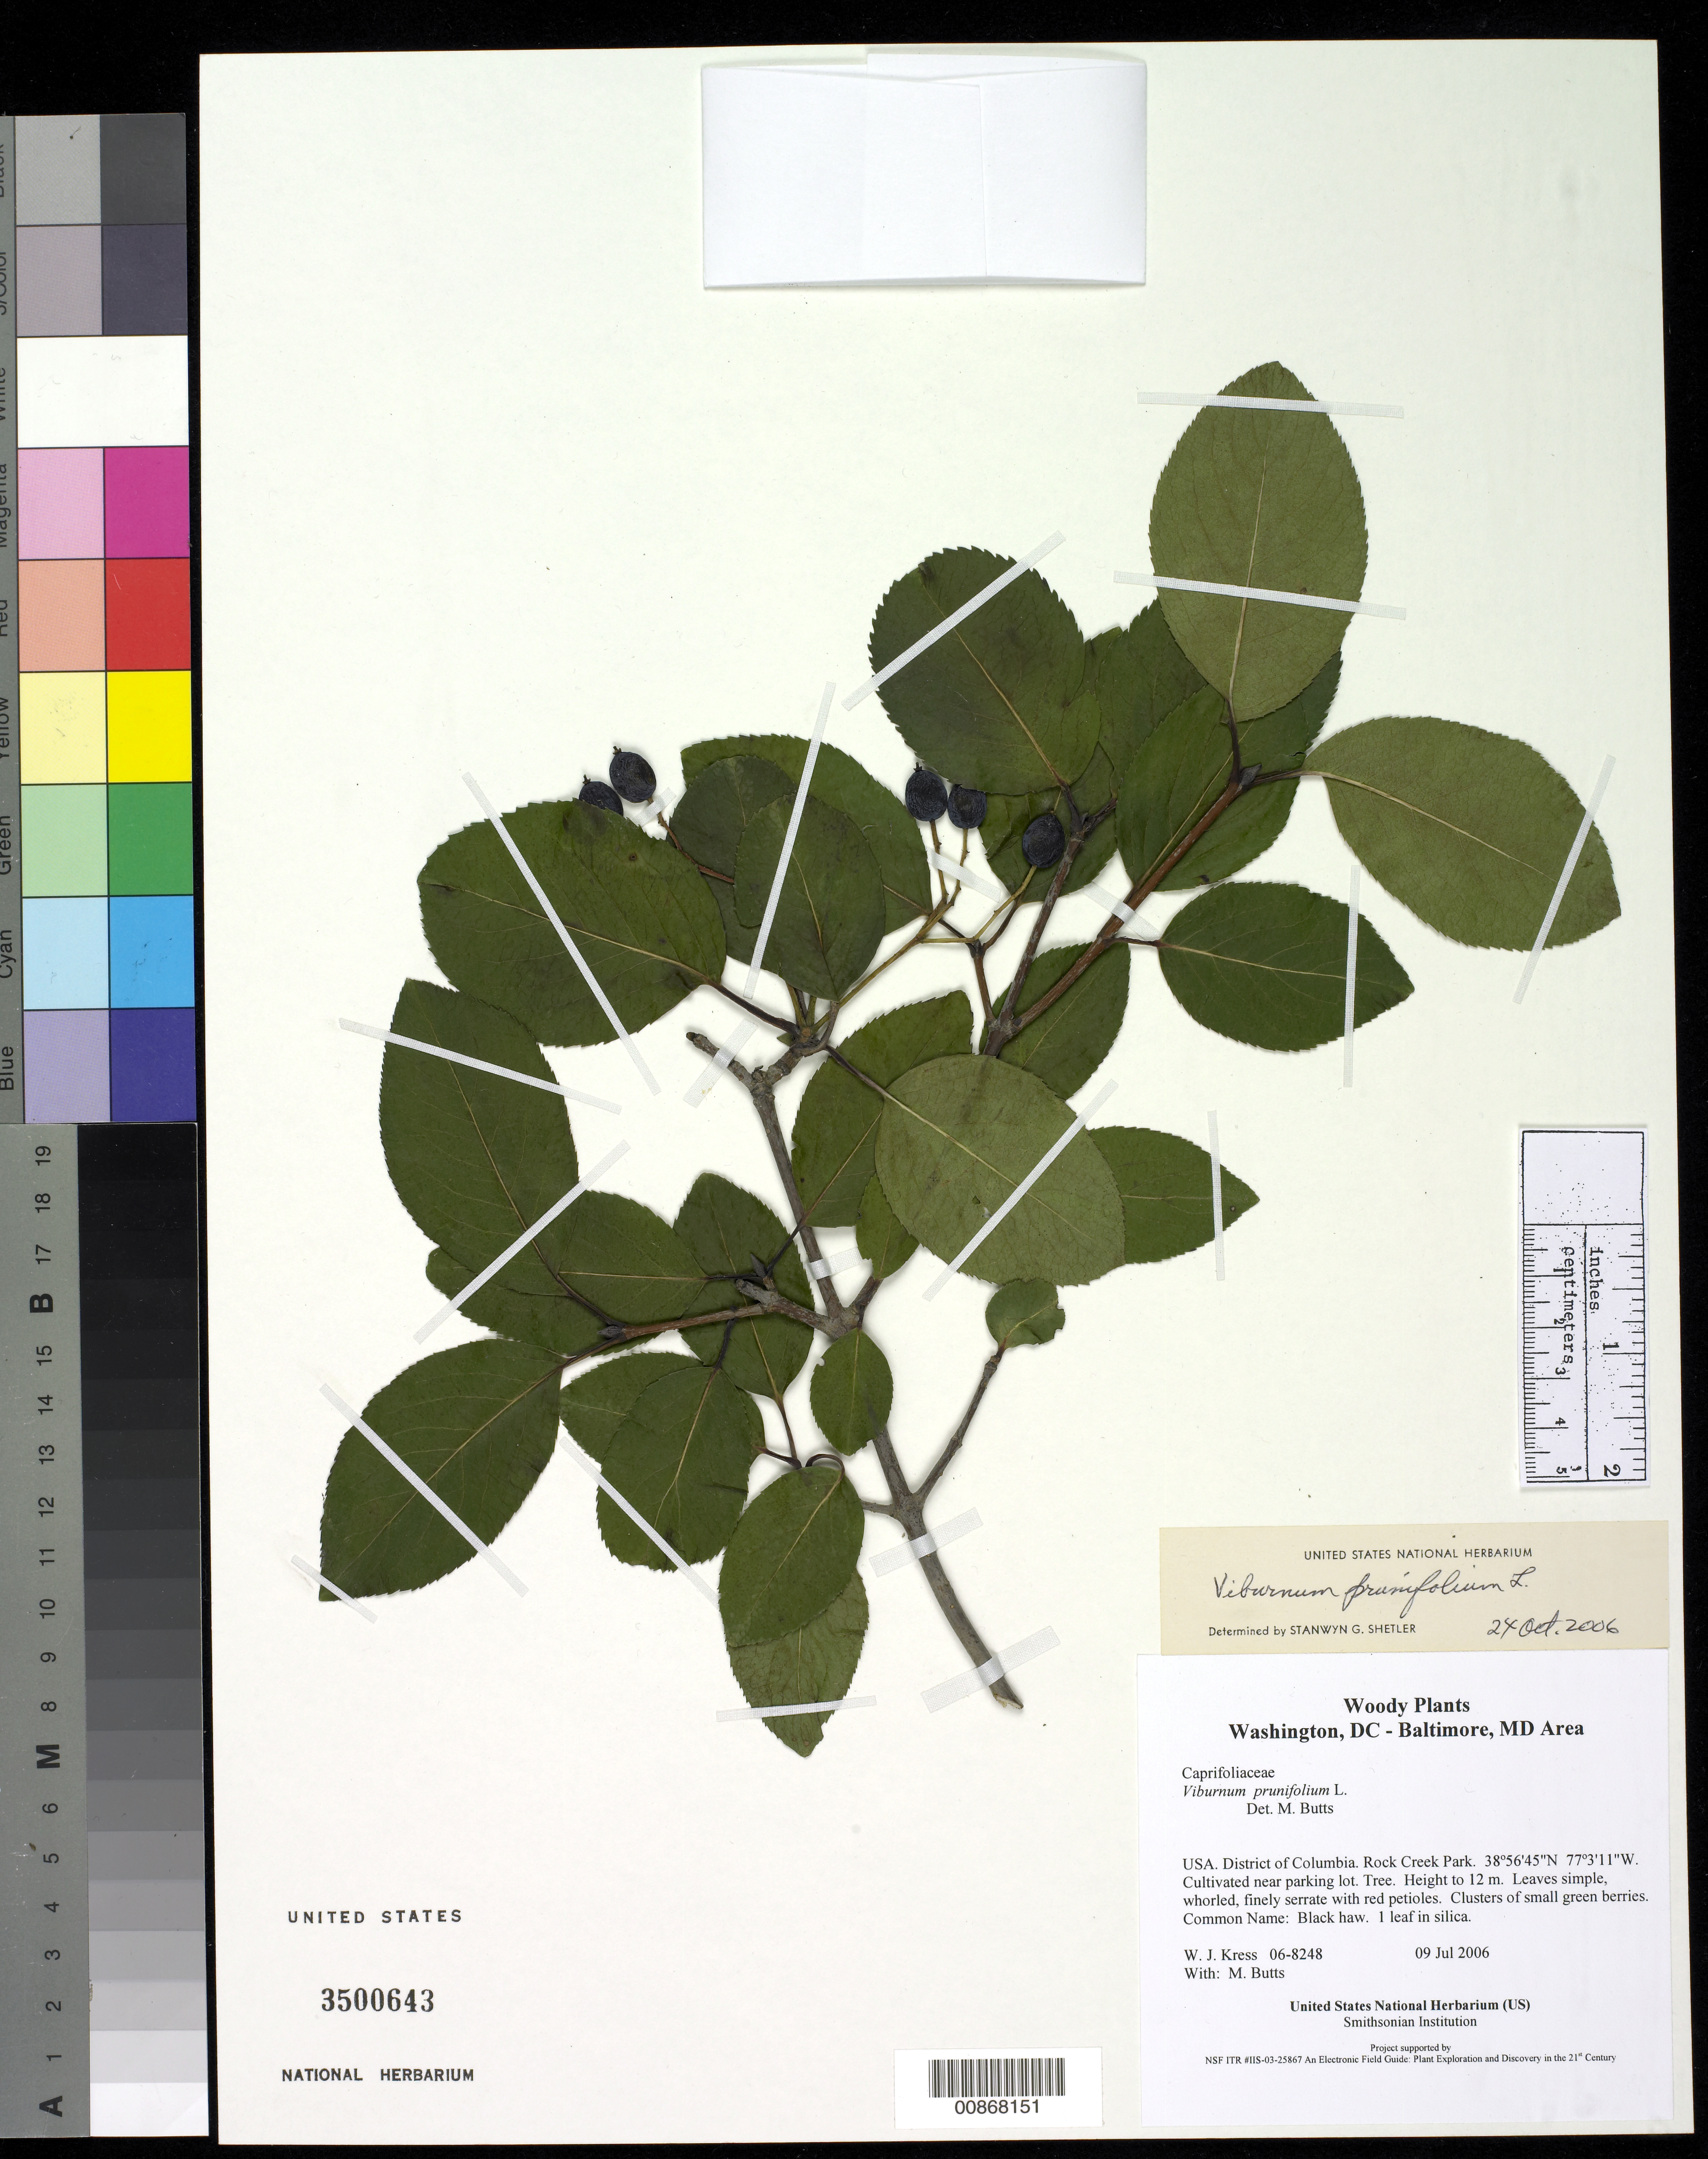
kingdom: Plantae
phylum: Tracheophyta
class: Magnoliopsida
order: Dipsacales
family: Viburnaceae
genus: Viburnum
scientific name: Viburnum prunifolium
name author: L.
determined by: Butts, M. B.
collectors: W. J. Kress & M. B. Butts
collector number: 06-8248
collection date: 2006-07-09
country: United States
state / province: District of Columbia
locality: Rock Creek Park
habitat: Cultivated near parking lot.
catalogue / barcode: US 3500643